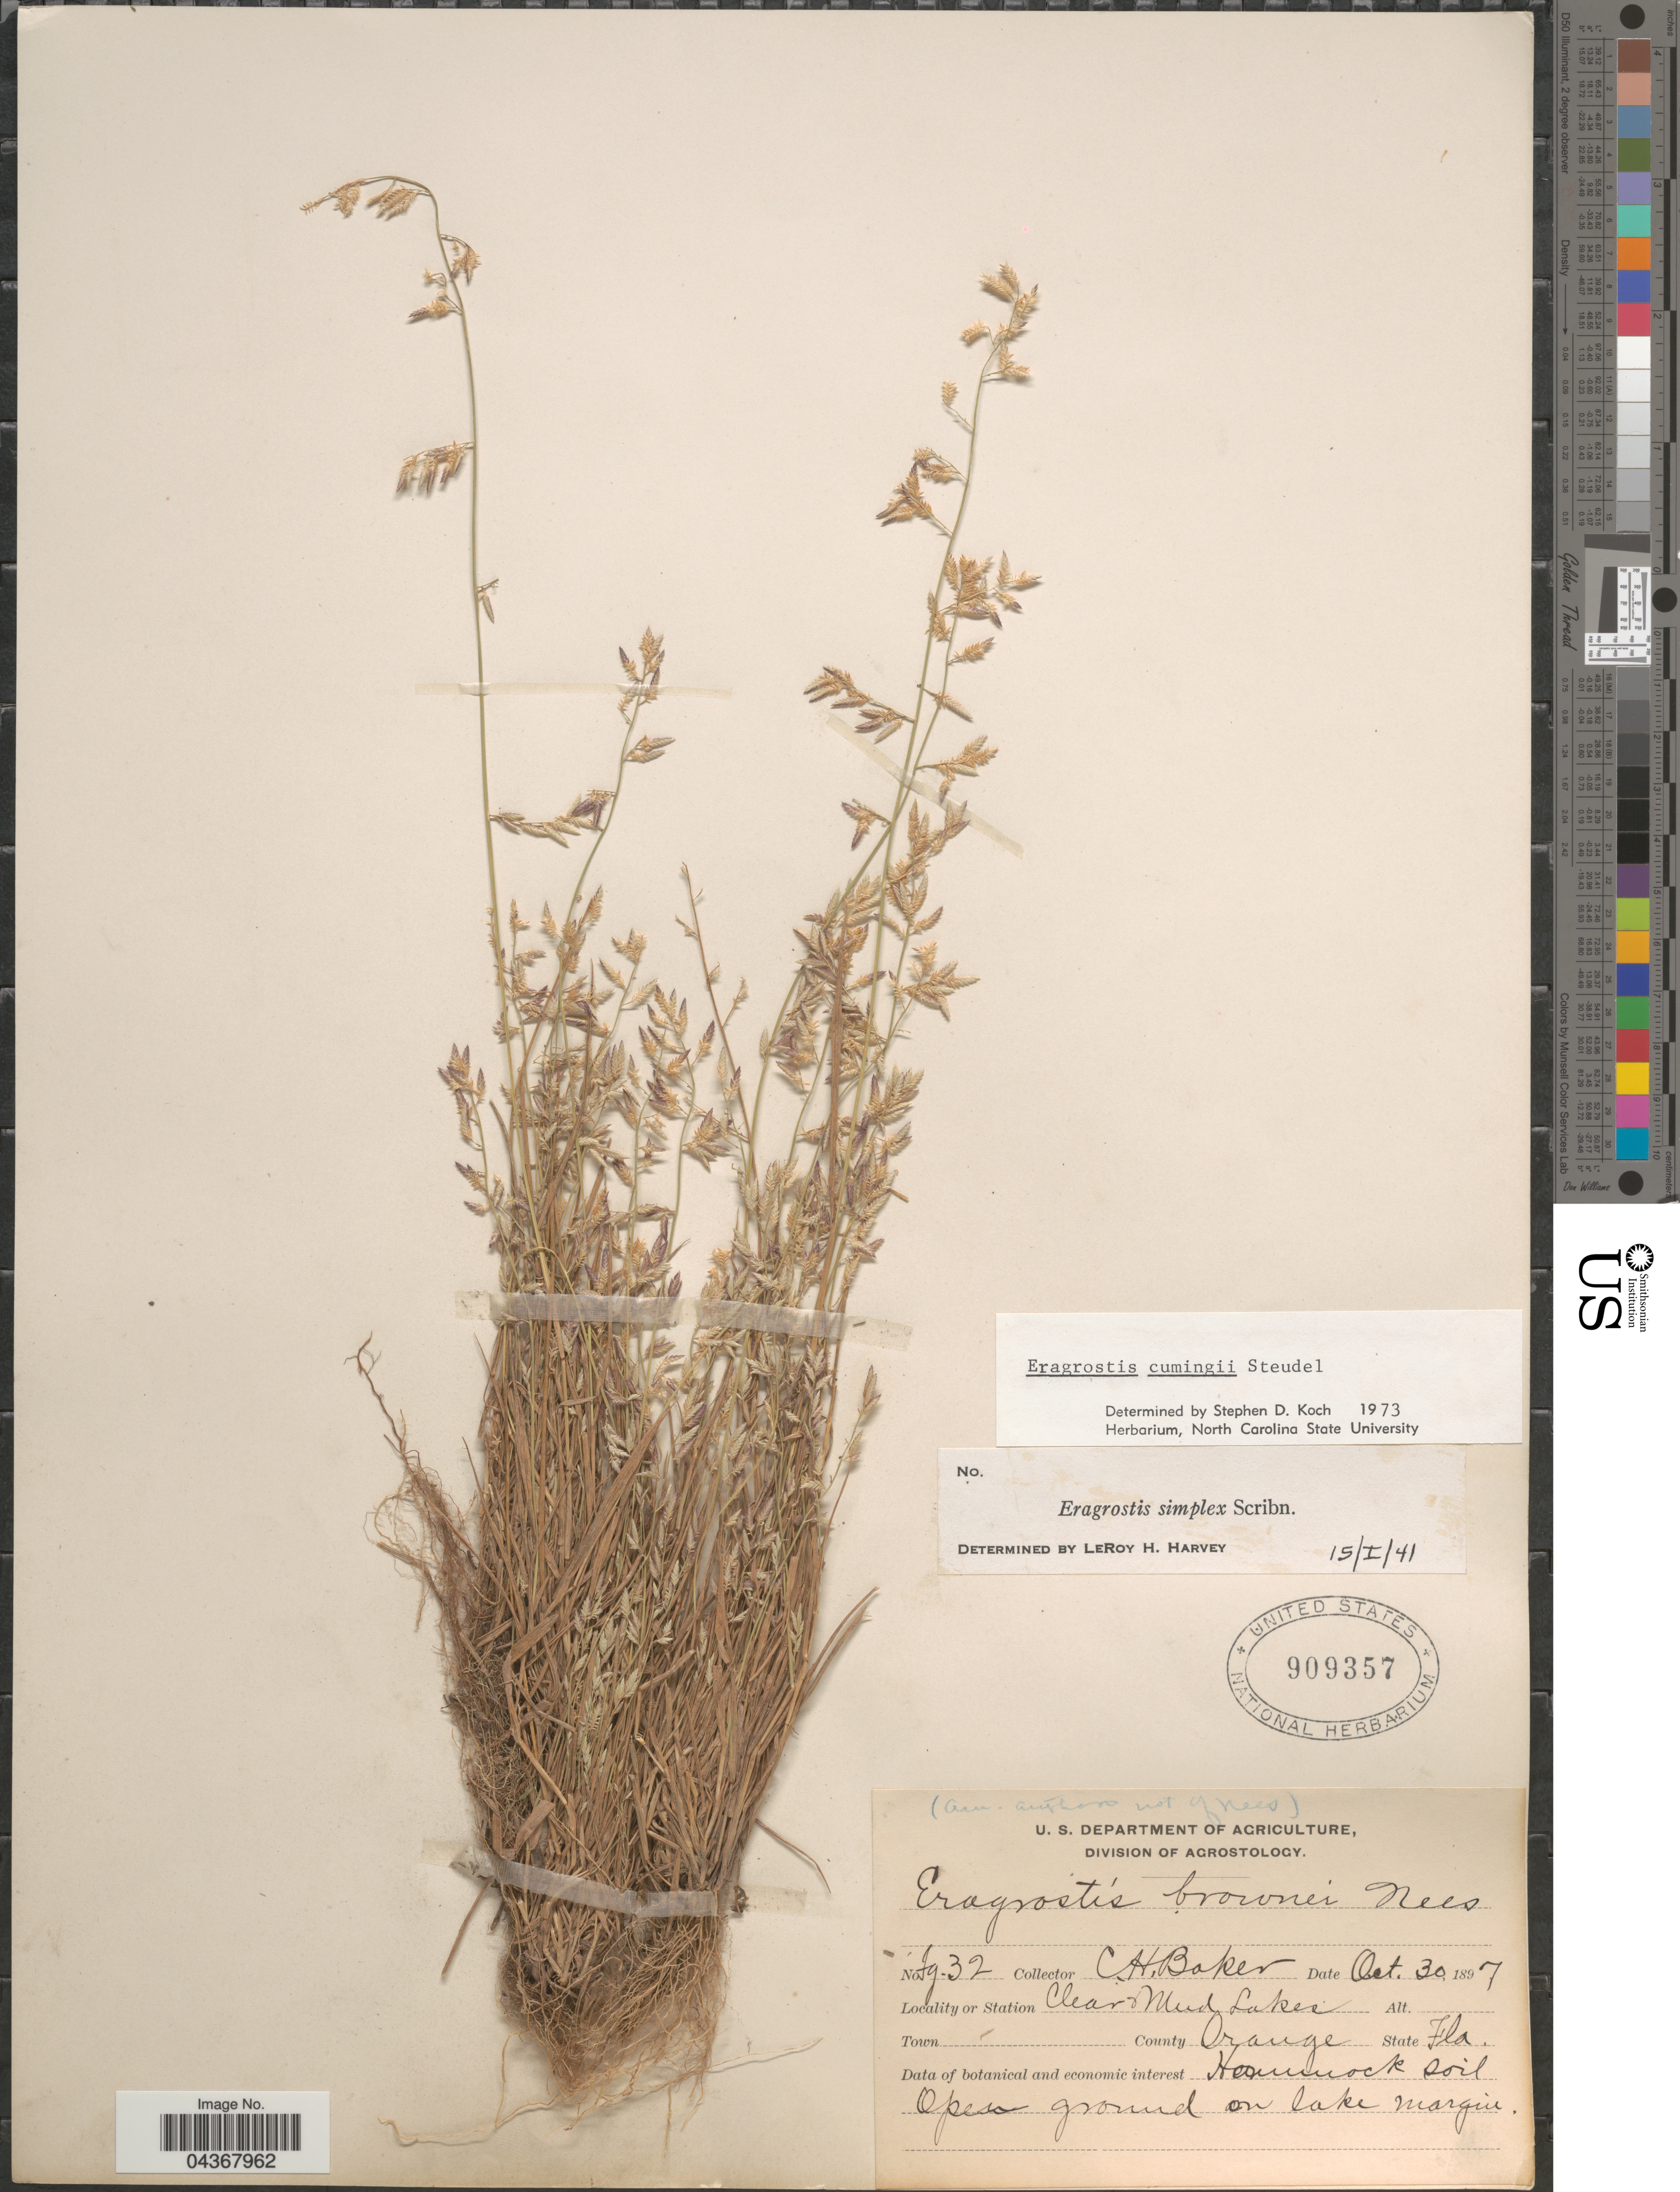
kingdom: Plantae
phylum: Tracheophyta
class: Liliopsida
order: Poales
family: Poaceae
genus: Eragrostis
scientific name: Eragrostis cumingii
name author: Steud.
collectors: C. H. Baker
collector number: fg32*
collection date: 1897-10-30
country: United States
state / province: Florida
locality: Clear Mud Lakes. County Orange.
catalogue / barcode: US 909357